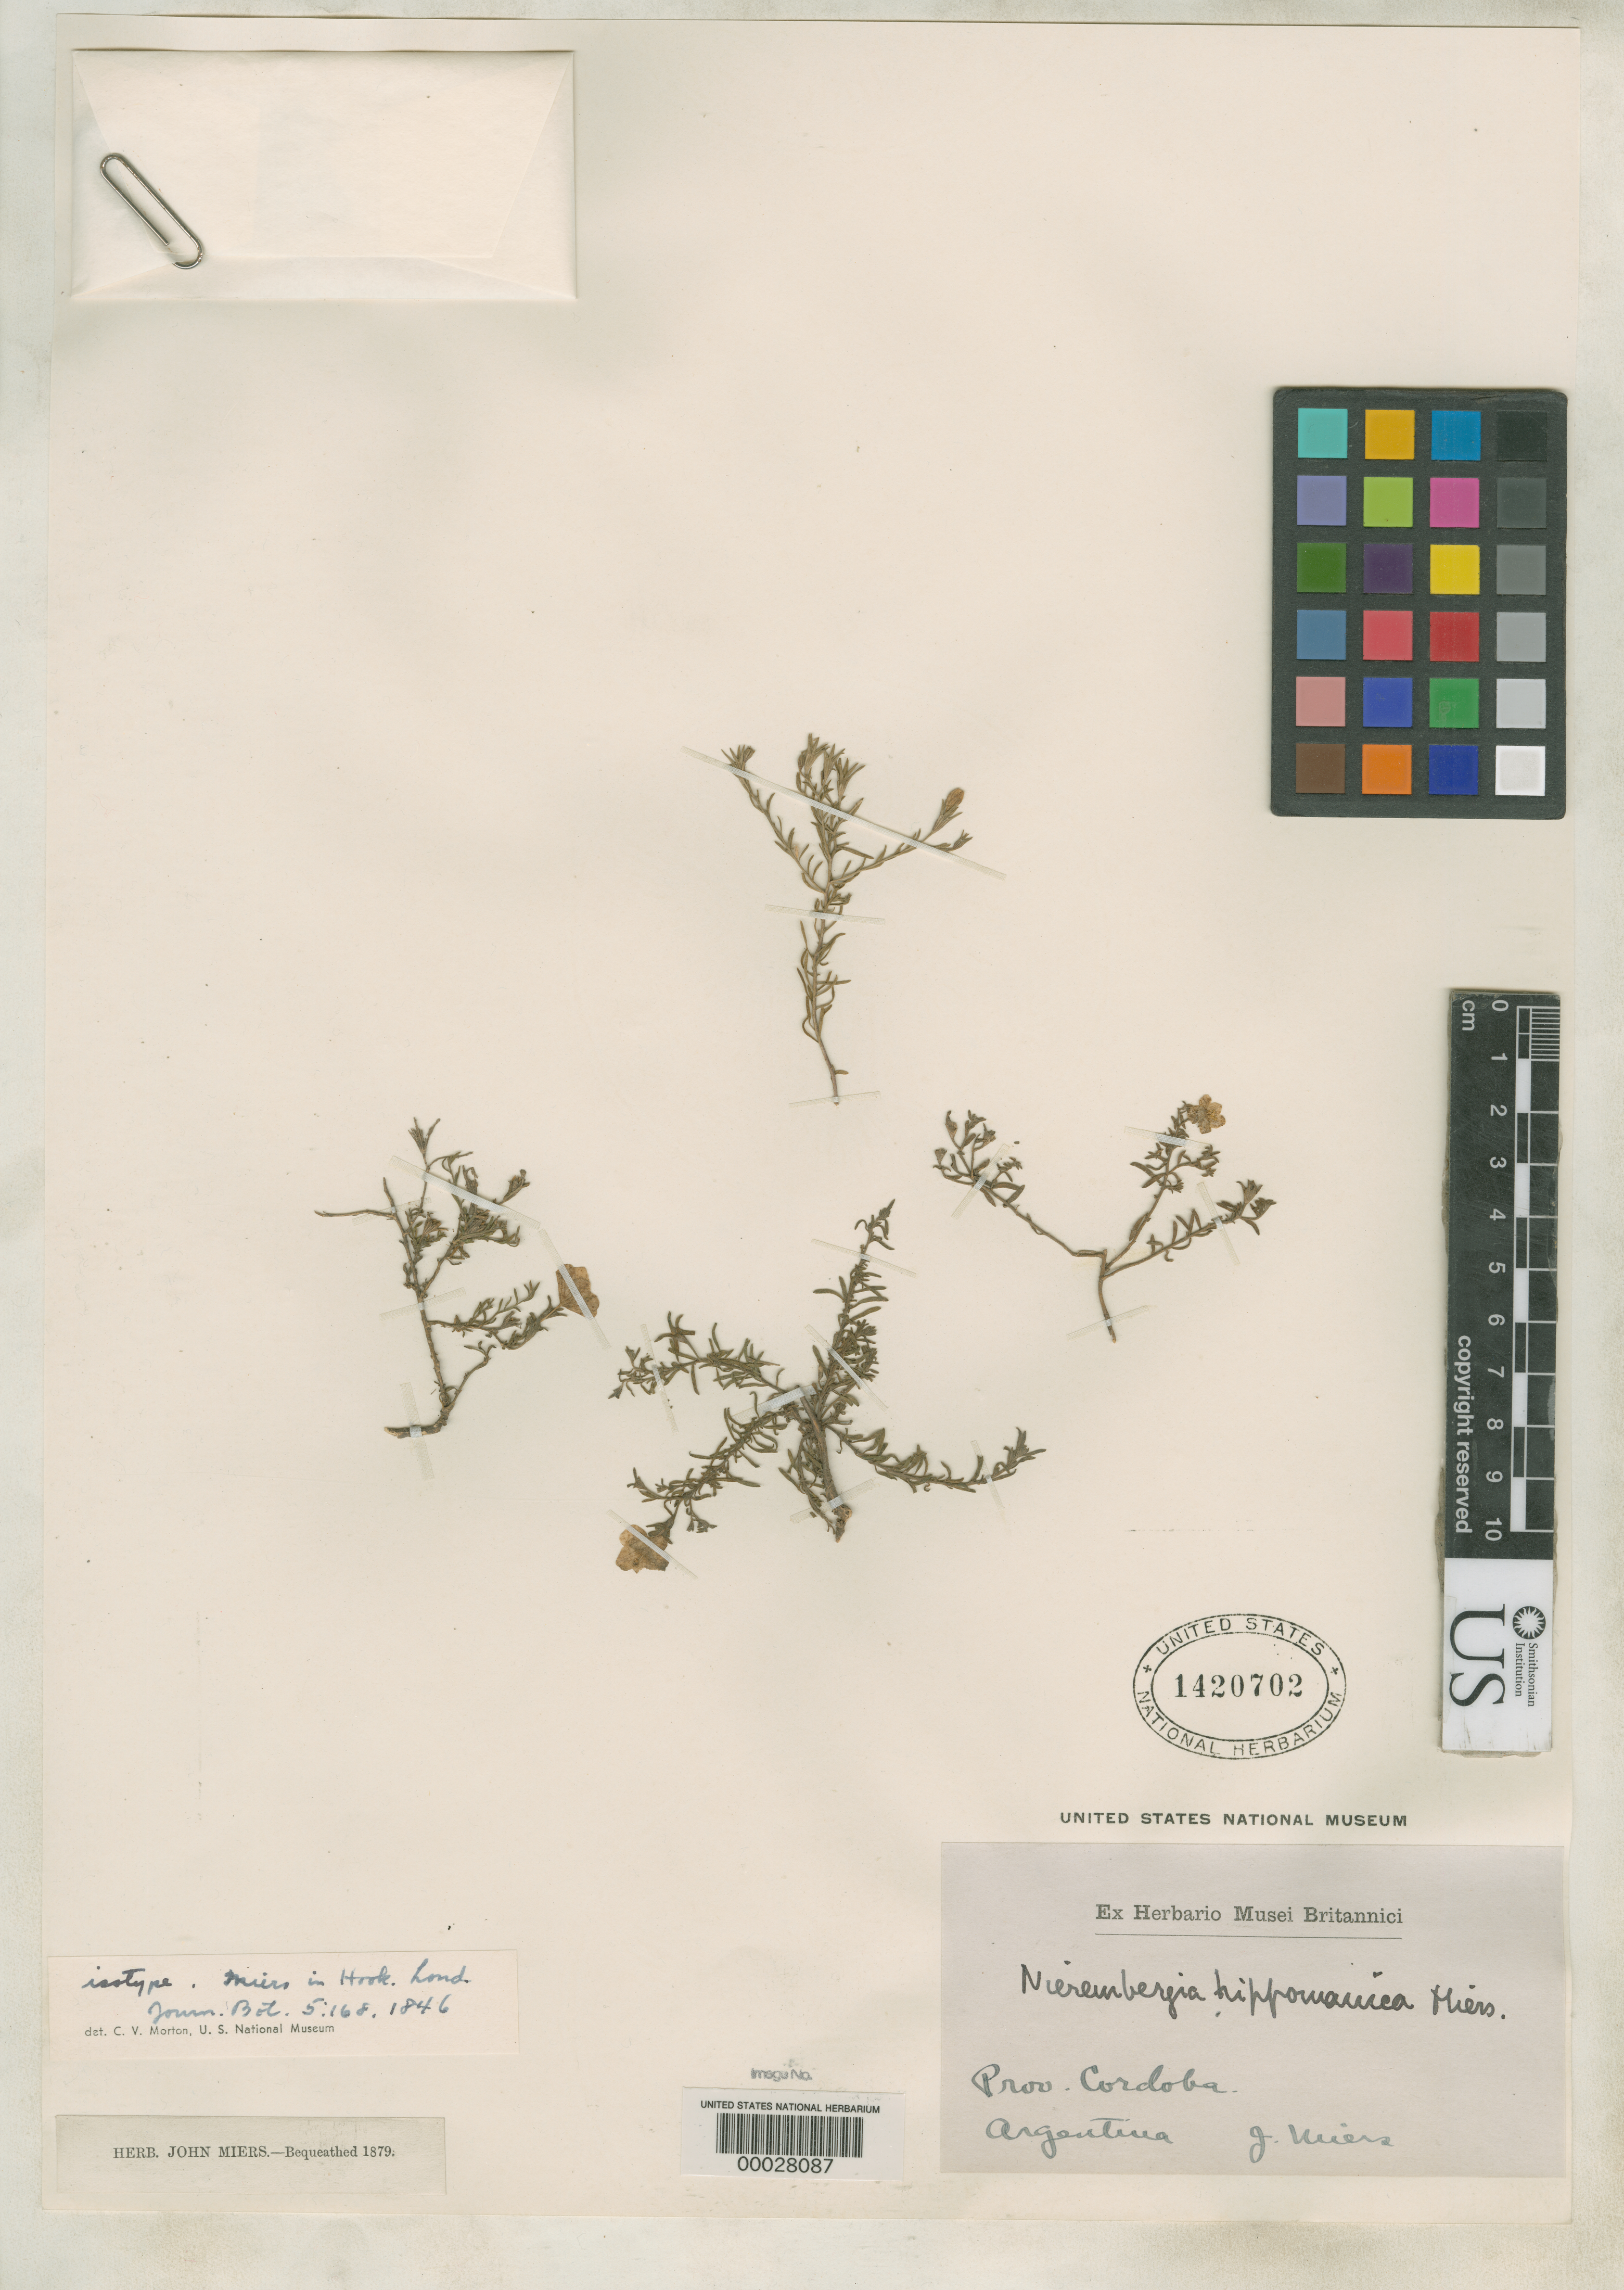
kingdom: Plantae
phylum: Tracheophyta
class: Magnoliopsida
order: Solanales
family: Solanaceae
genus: Nierembergia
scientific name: Nierembergia hippomanica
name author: Miers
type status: Isotype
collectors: J. Miers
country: Argentina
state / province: Córdoba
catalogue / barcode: US 1420702